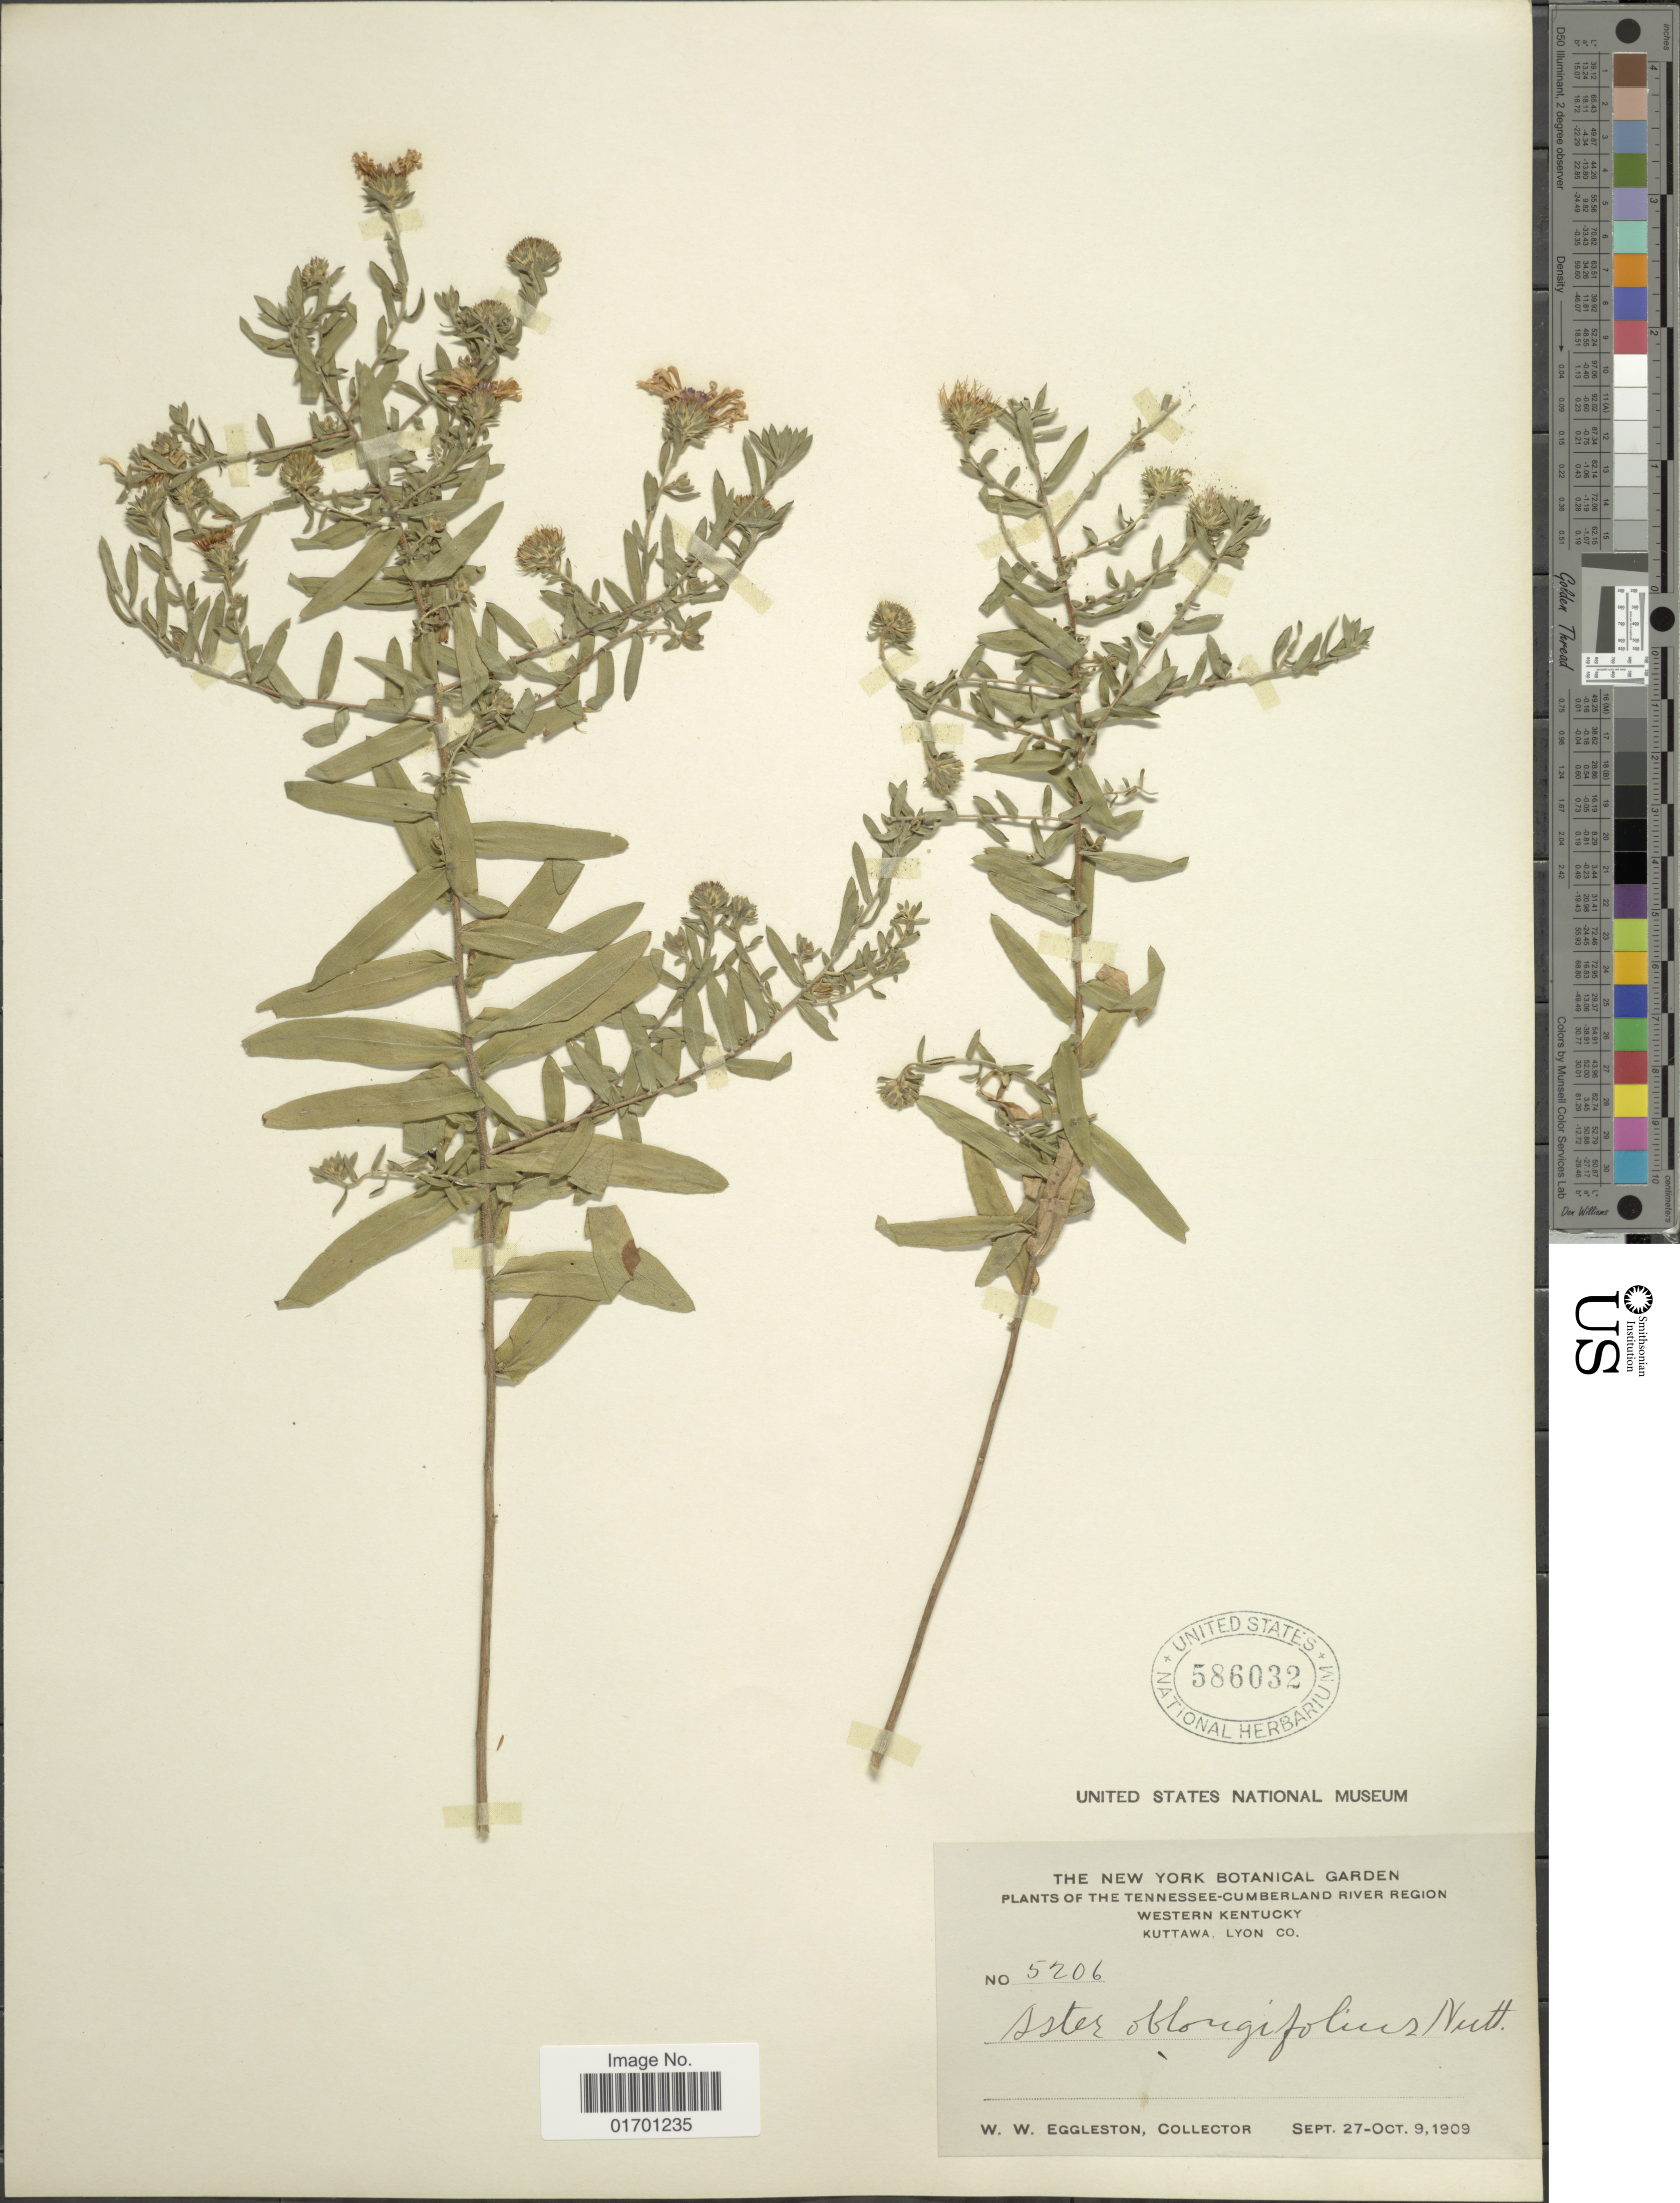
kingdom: Plantae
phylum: Tracheophyta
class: Magnoliopsida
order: Asterales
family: Asteraceae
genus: Symphyotrichum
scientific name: Symphyotrichum oblongifolium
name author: (Nutt.) G.L. Nesom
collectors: W. W. Eggleston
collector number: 5206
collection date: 1909-09-27/1909-10-09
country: United States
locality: The Tennessee - Cumberland river region, Western Kentucky, Kuttawa, Lyon Co.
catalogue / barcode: US 586032